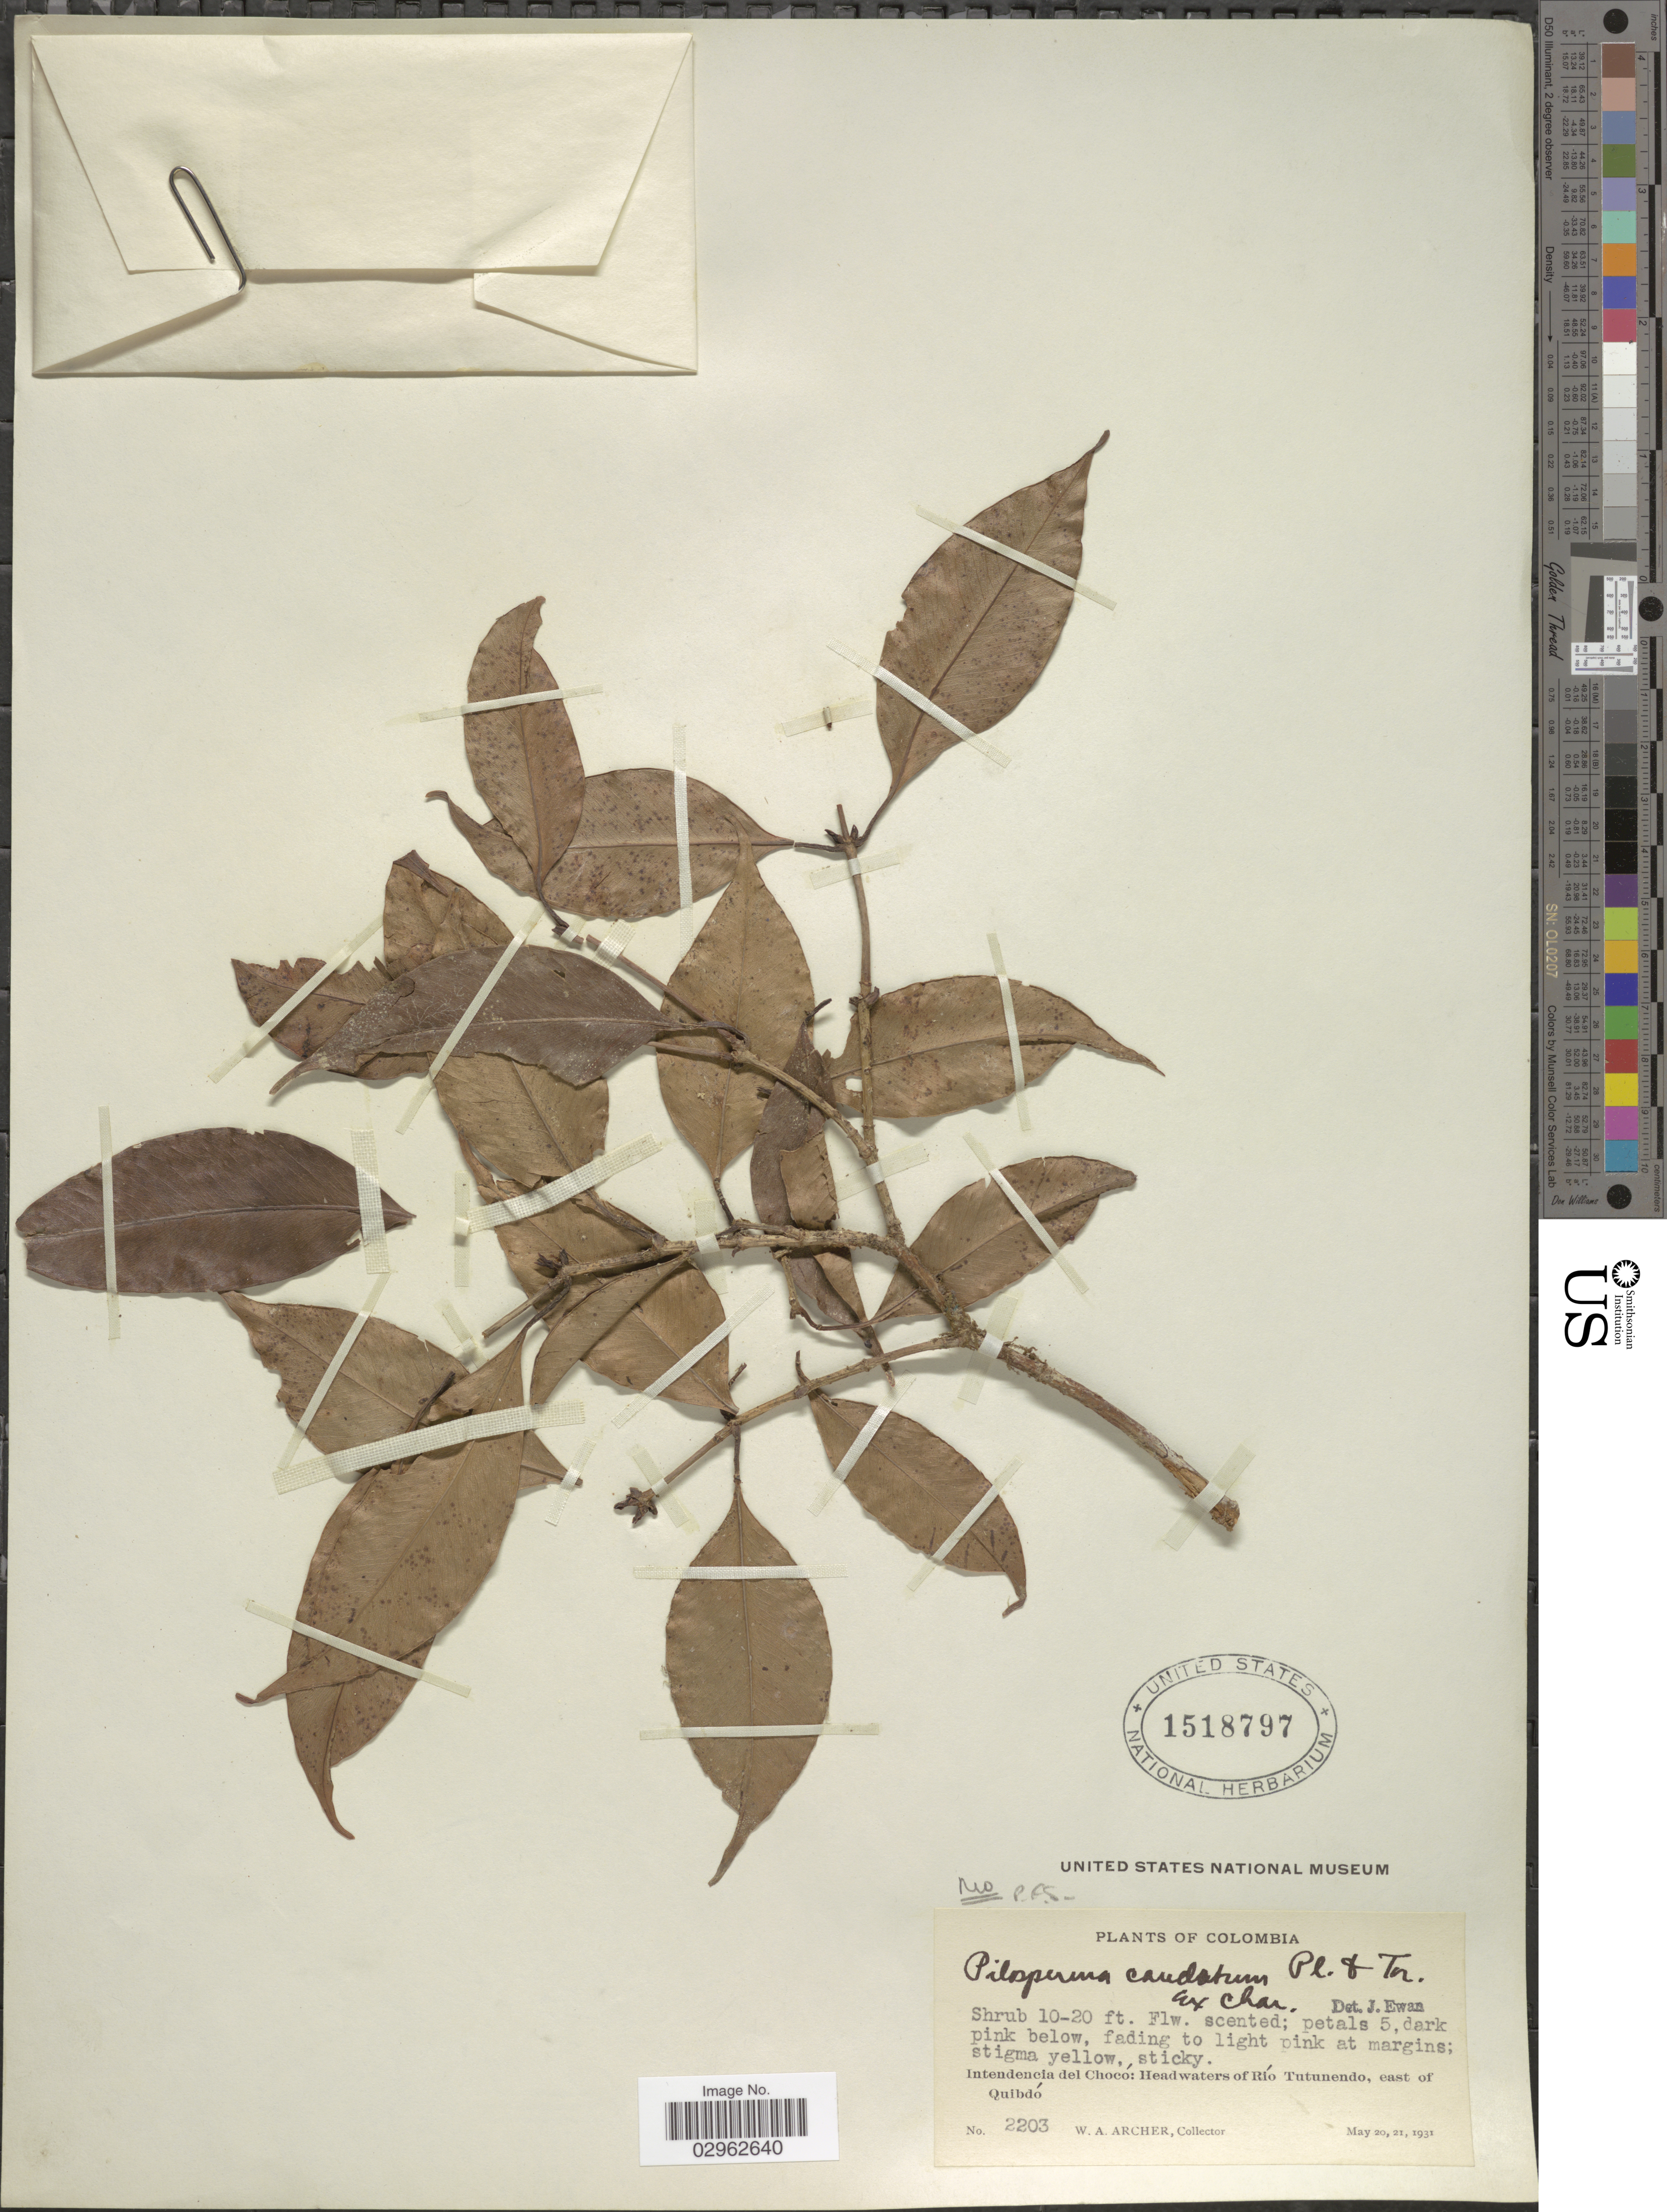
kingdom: Plantae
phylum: Tracheophyta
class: Magnoliopsida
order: Malpighiales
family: Clusiaceae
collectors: W. Archer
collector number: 2203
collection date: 1931-05-20/1931-05-21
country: Colombia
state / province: Chocó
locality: Intendencia del Chocó: Headwaters of Río Tutunendo, east of Quibdó.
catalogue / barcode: US 1518797